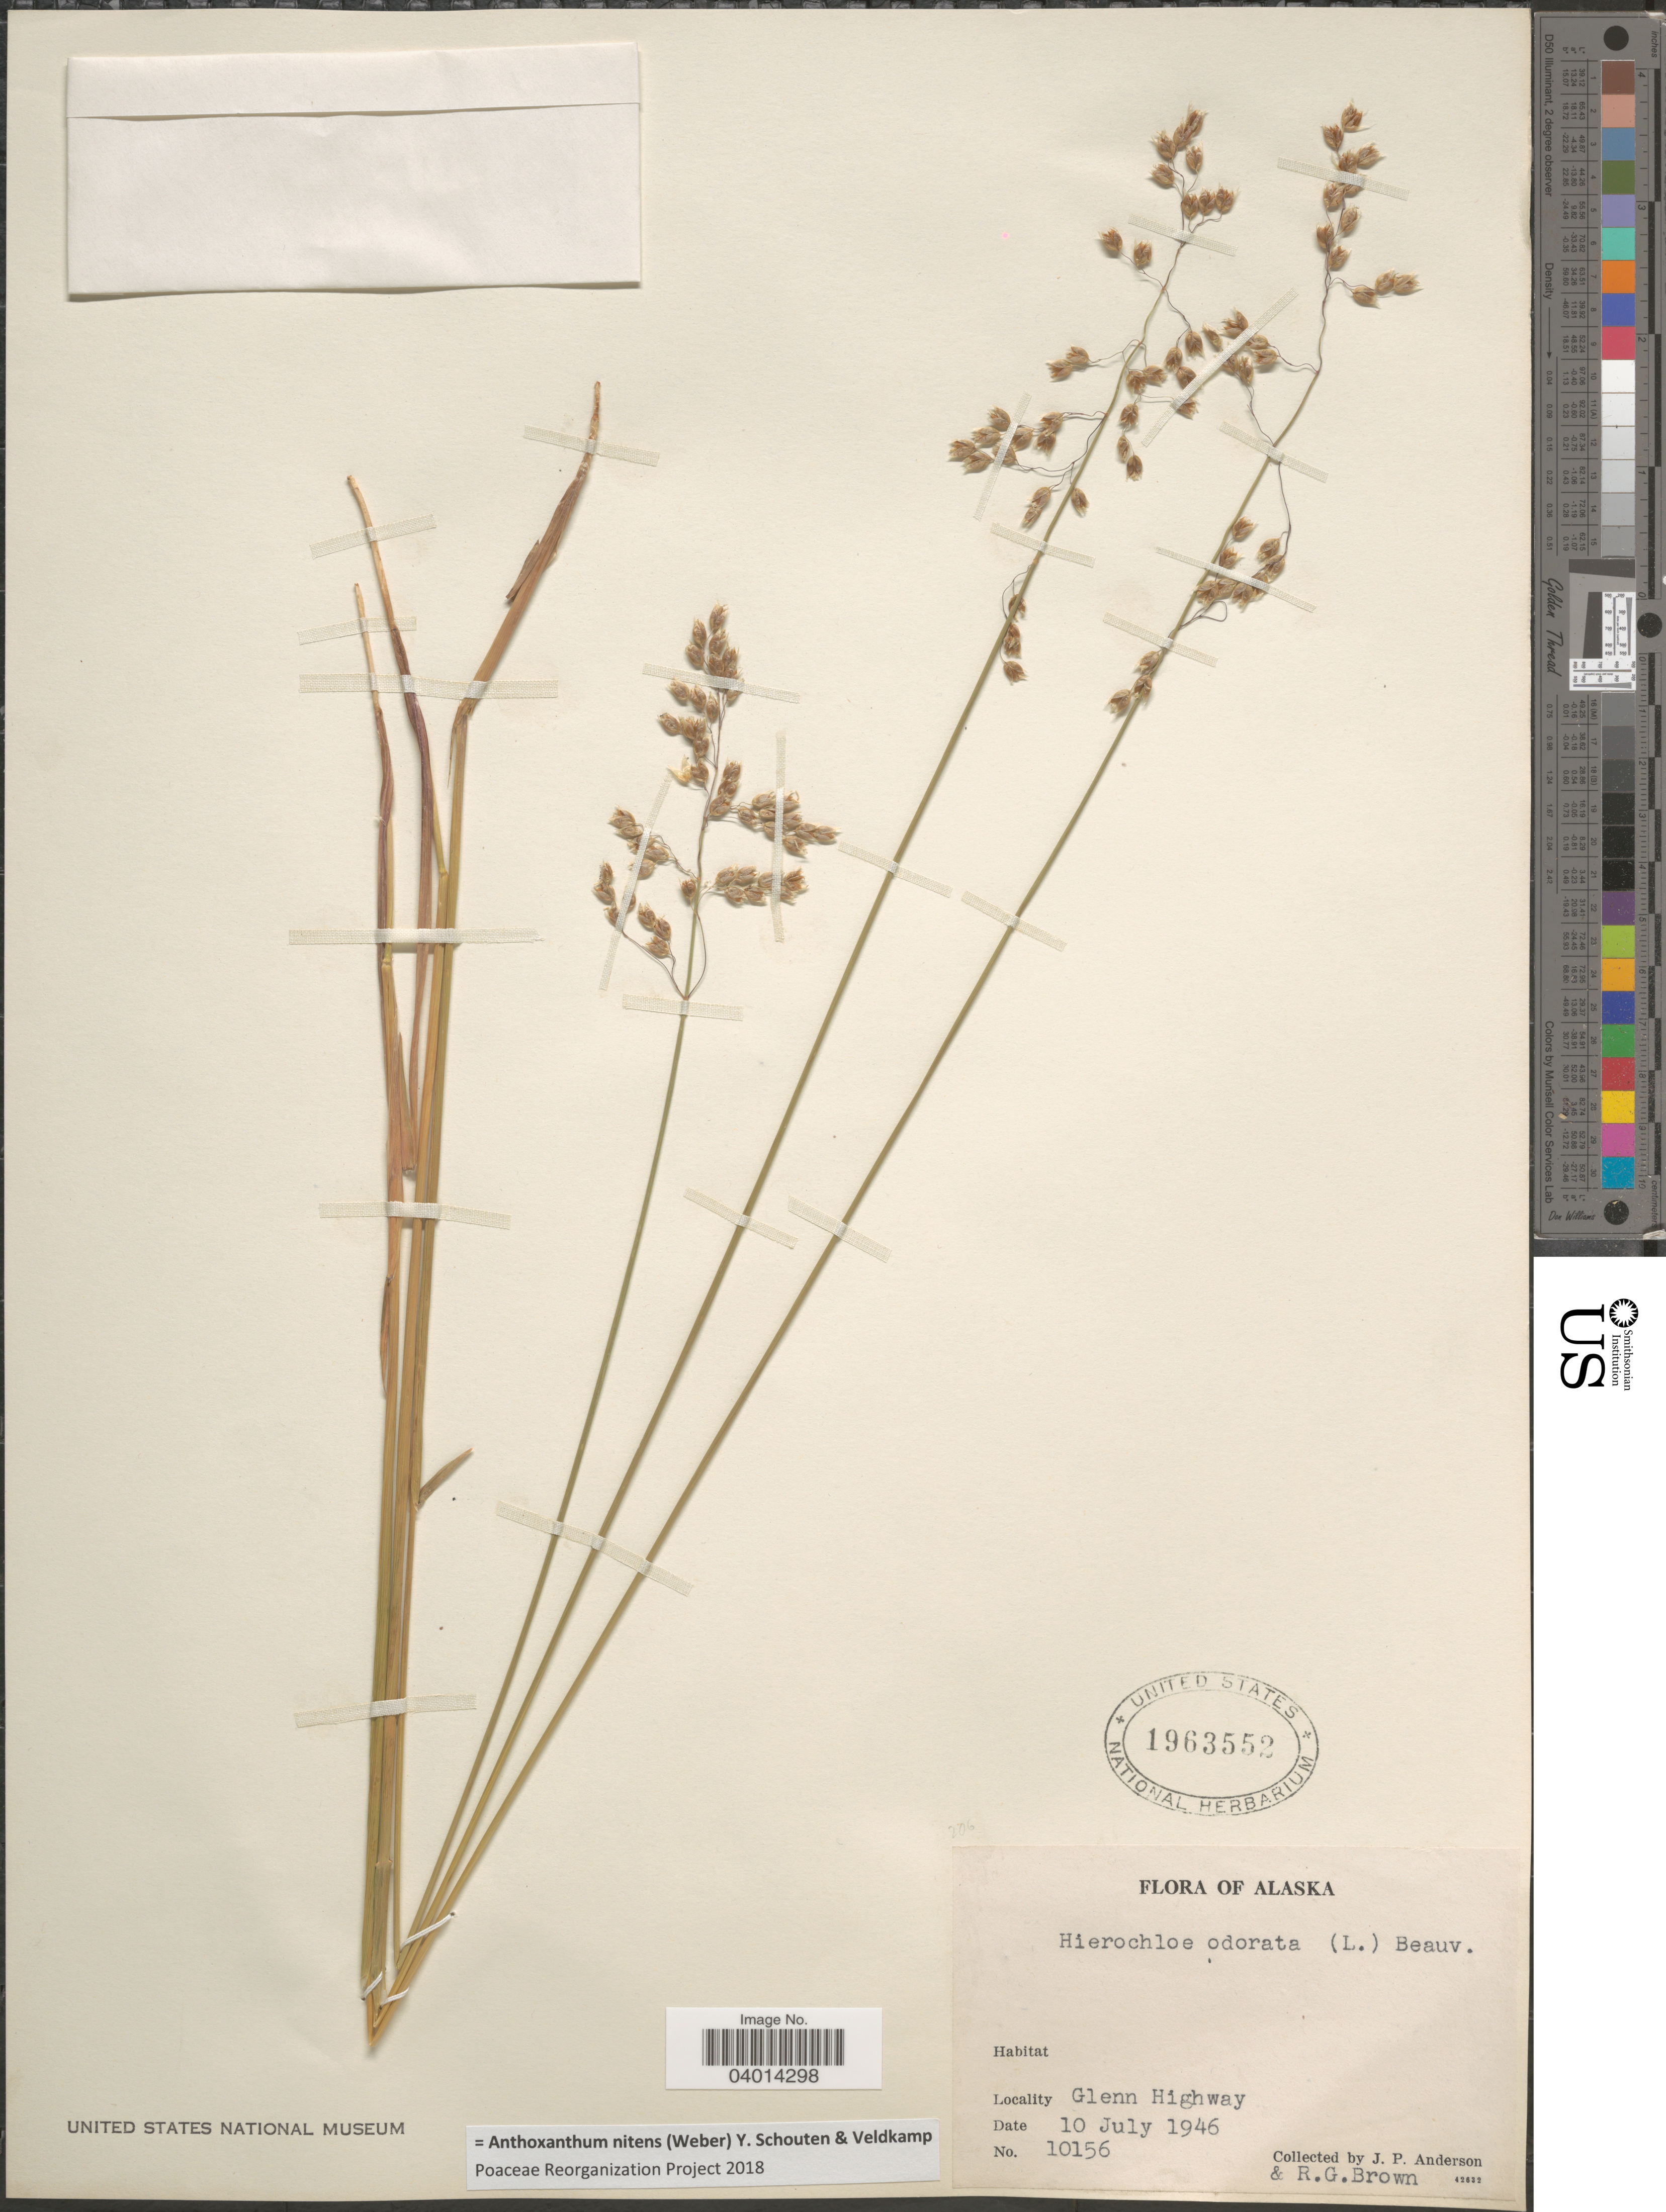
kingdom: Plantae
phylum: Tracheophyta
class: Liliopsida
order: Poales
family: Poaceae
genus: Anthoxanthum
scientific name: Anthoxanthum nitens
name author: (G.H. Weber) R.T.A. Schouten & Veldkamp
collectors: J. P. Anderson & R. G. Brown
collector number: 10156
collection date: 1946-07-10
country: United States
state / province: Alaska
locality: Glenn Highway.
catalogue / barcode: US 1963552